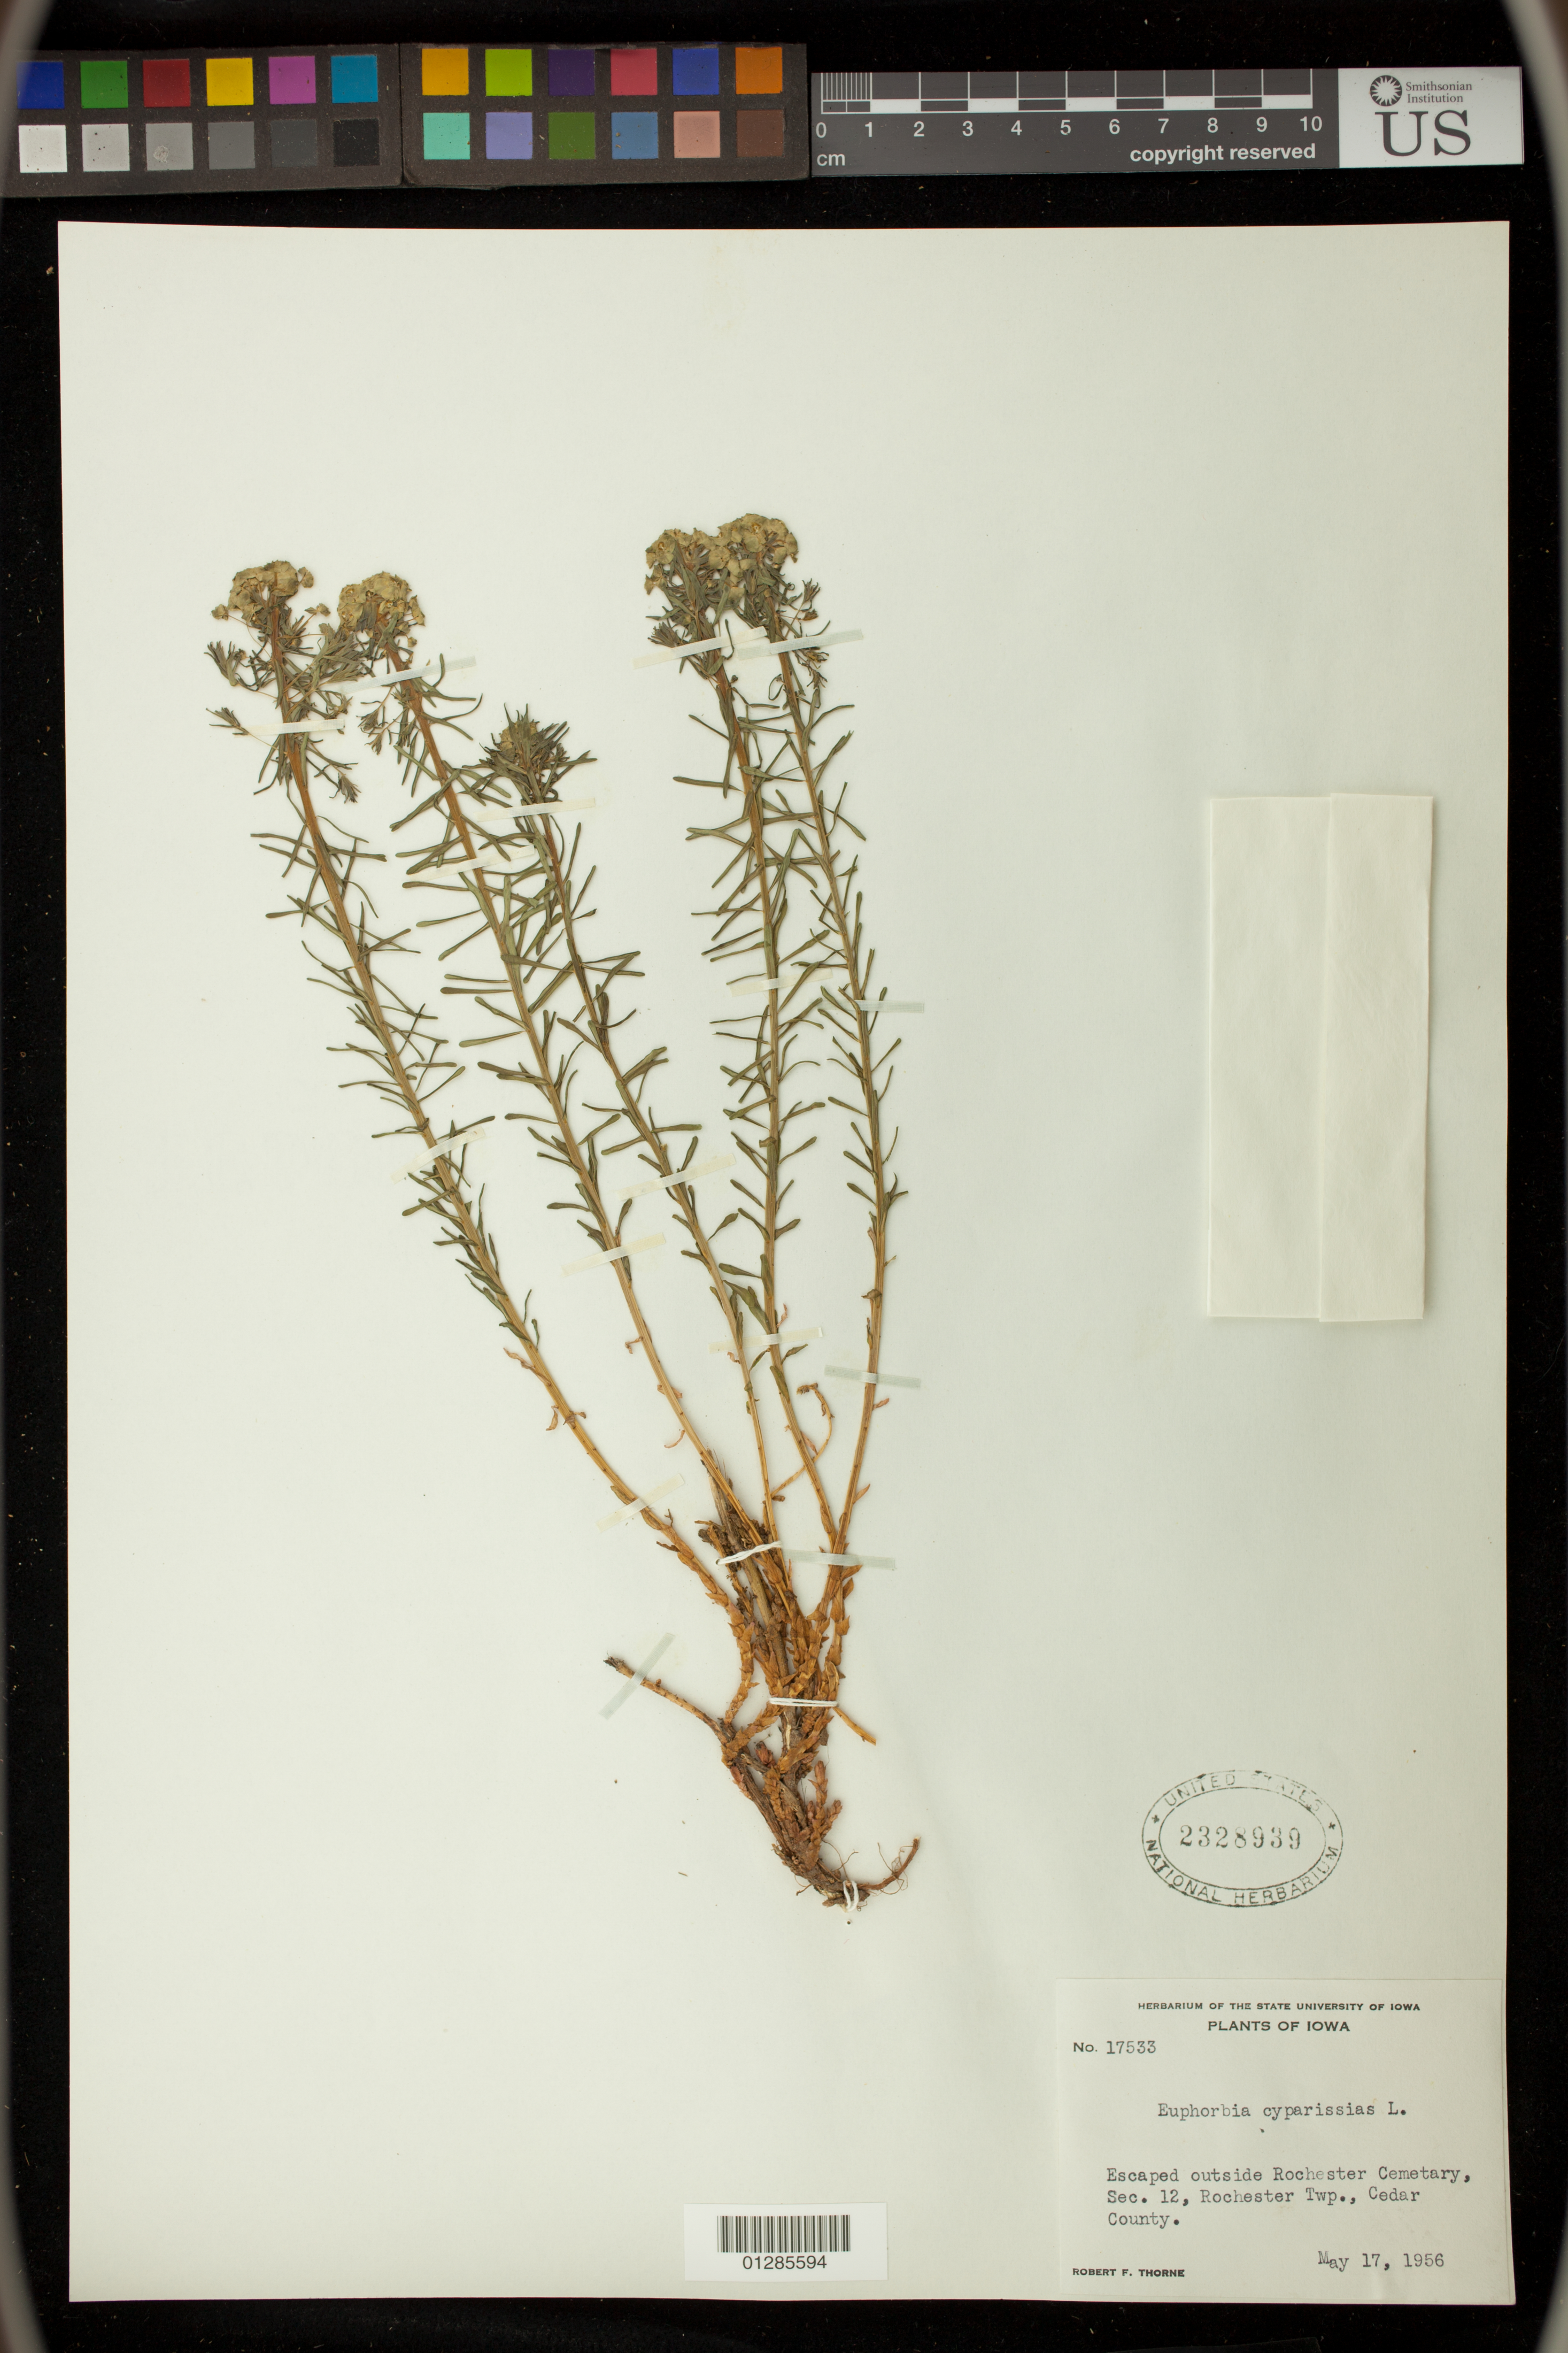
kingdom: Plantae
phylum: Tracheophyta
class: Magnoliopsida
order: Malpighiales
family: Euphorbiaceae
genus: Euphorbia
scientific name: Euphorbia cyparissias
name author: L.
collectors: R. F. Thorne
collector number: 17533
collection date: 1956-05-17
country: United States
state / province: Iowa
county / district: Cedar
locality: outside Rochester Cemetary, Sec. 12, Rochester Township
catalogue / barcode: US 2328939